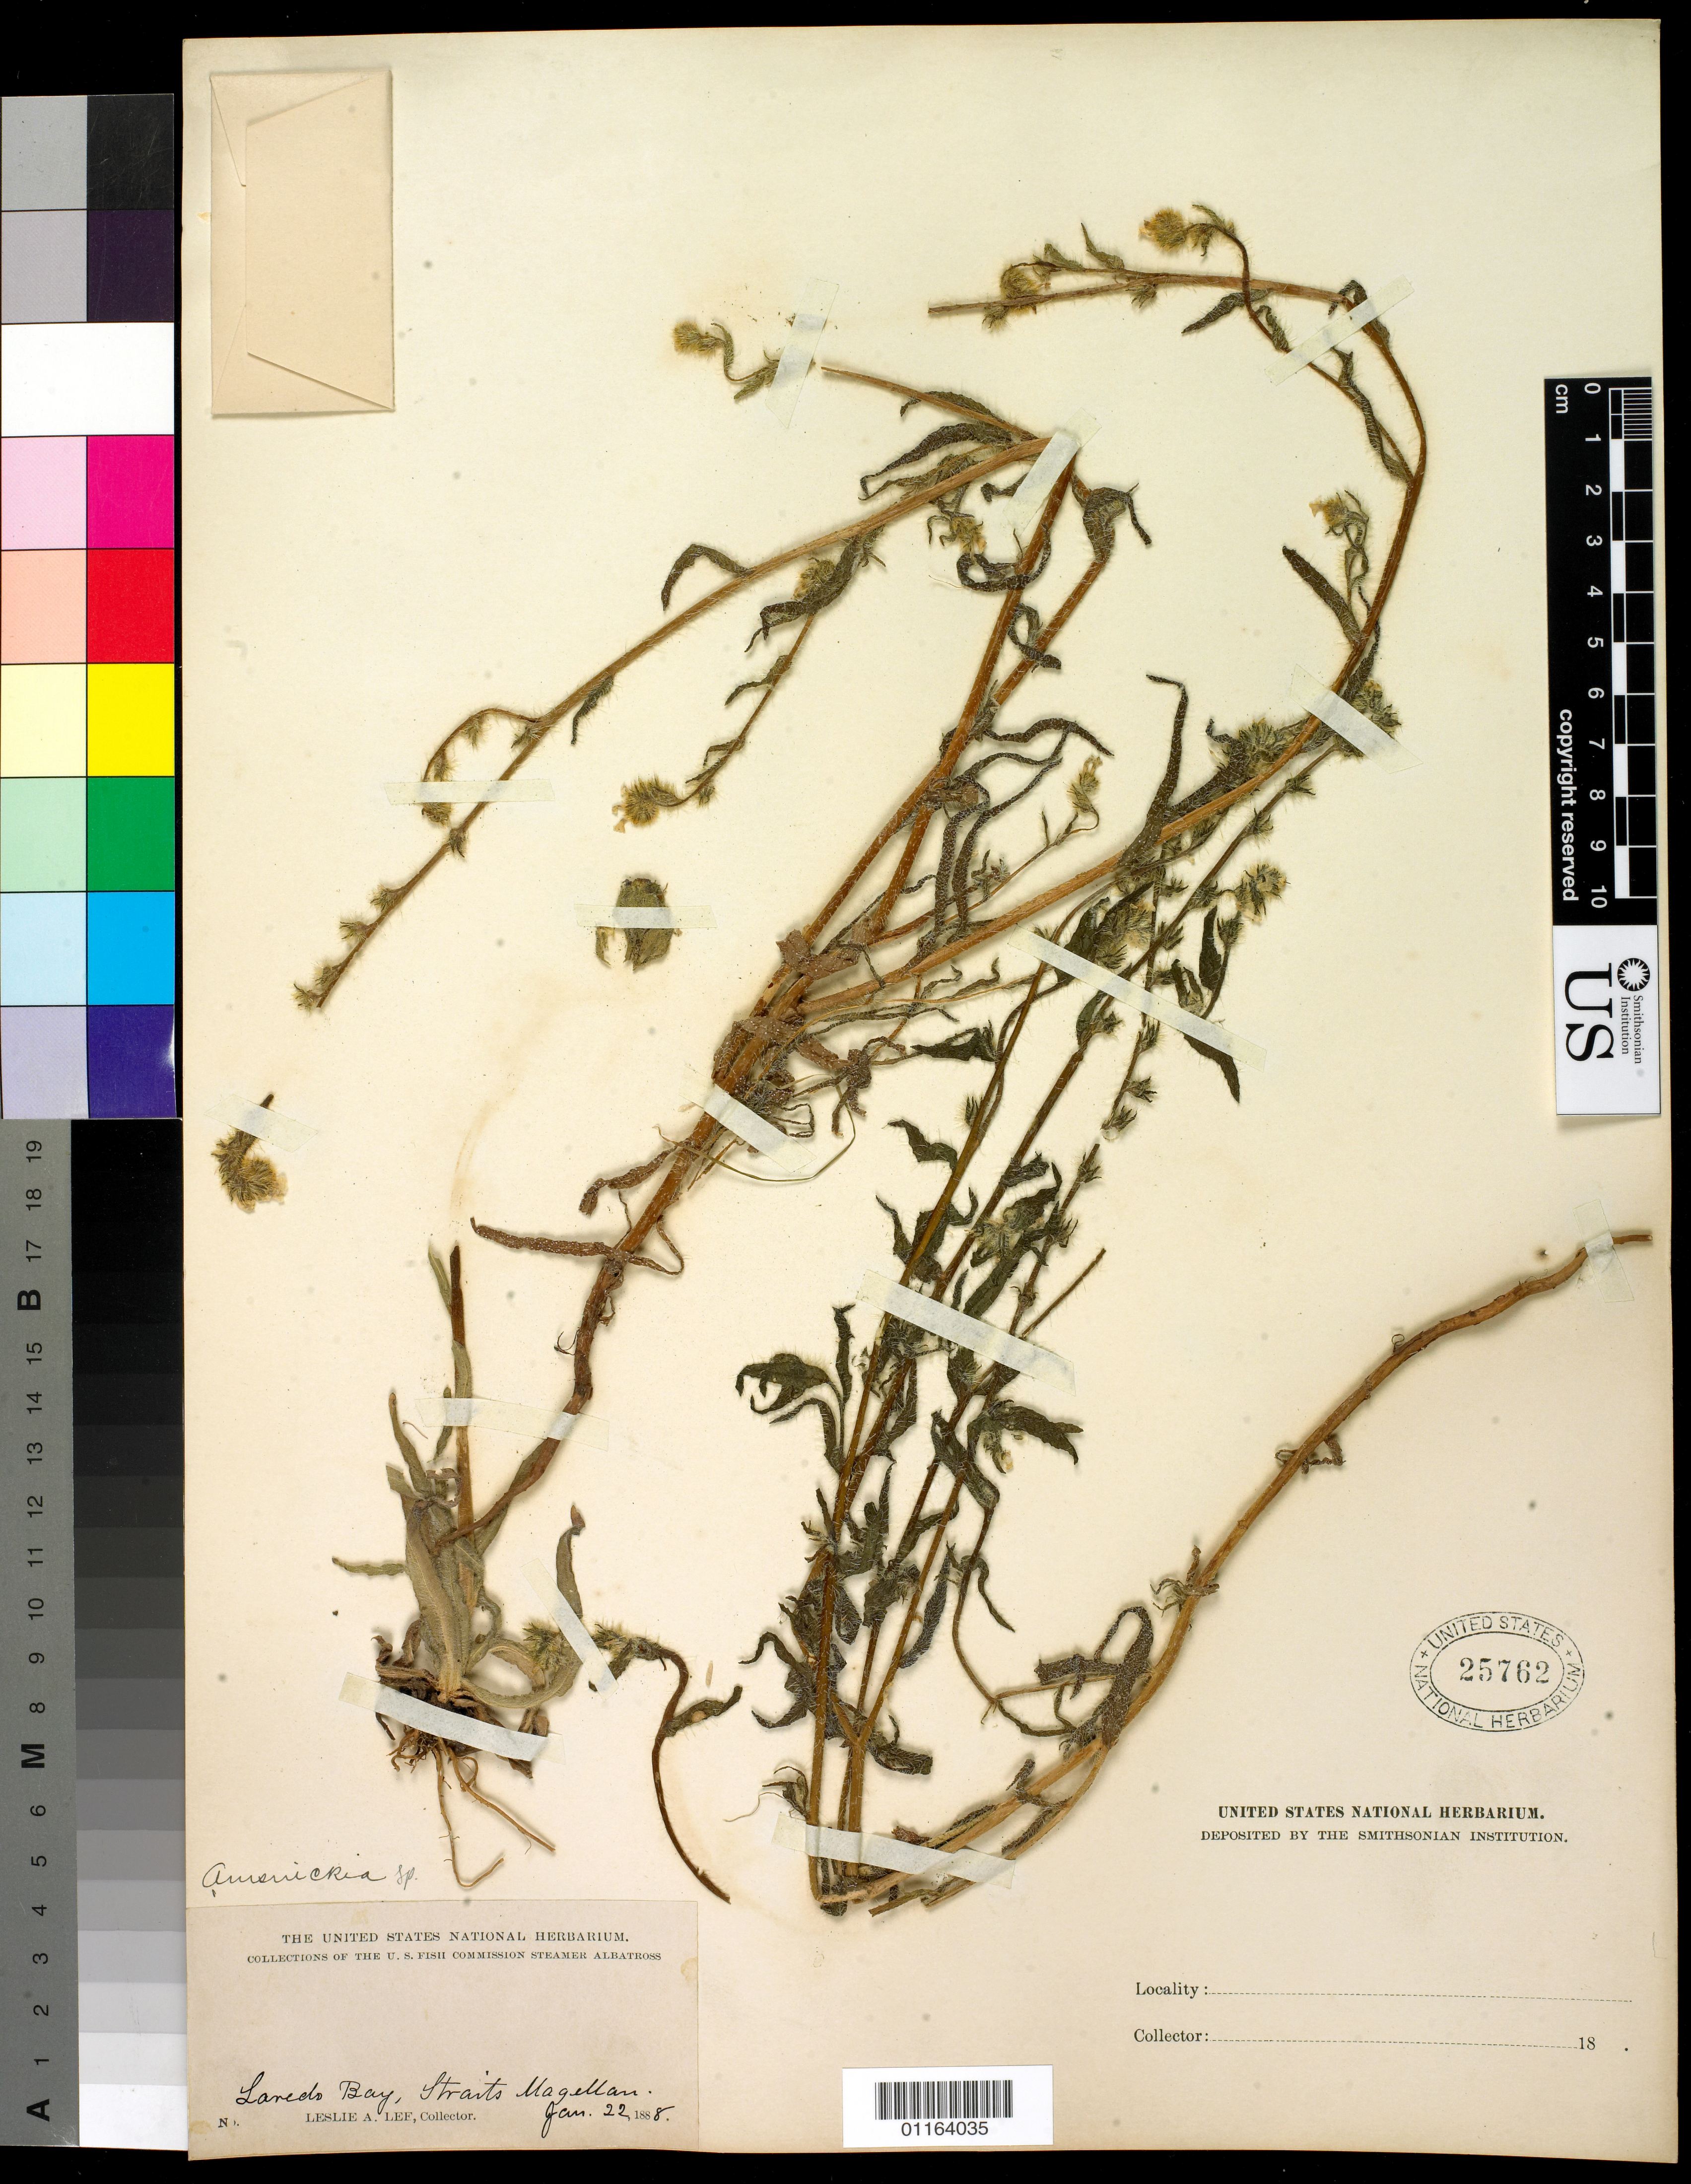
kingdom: Plantae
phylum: Tracheophyta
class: Magnoliopsida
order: Boraginales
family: Boraginaceae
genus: Amsinckia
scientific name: Amsinckia sp.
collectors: L. Lef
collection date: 1888-01-22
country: Chile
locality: Straits Magellan, [Laredo Bay]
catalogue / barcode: US 25762